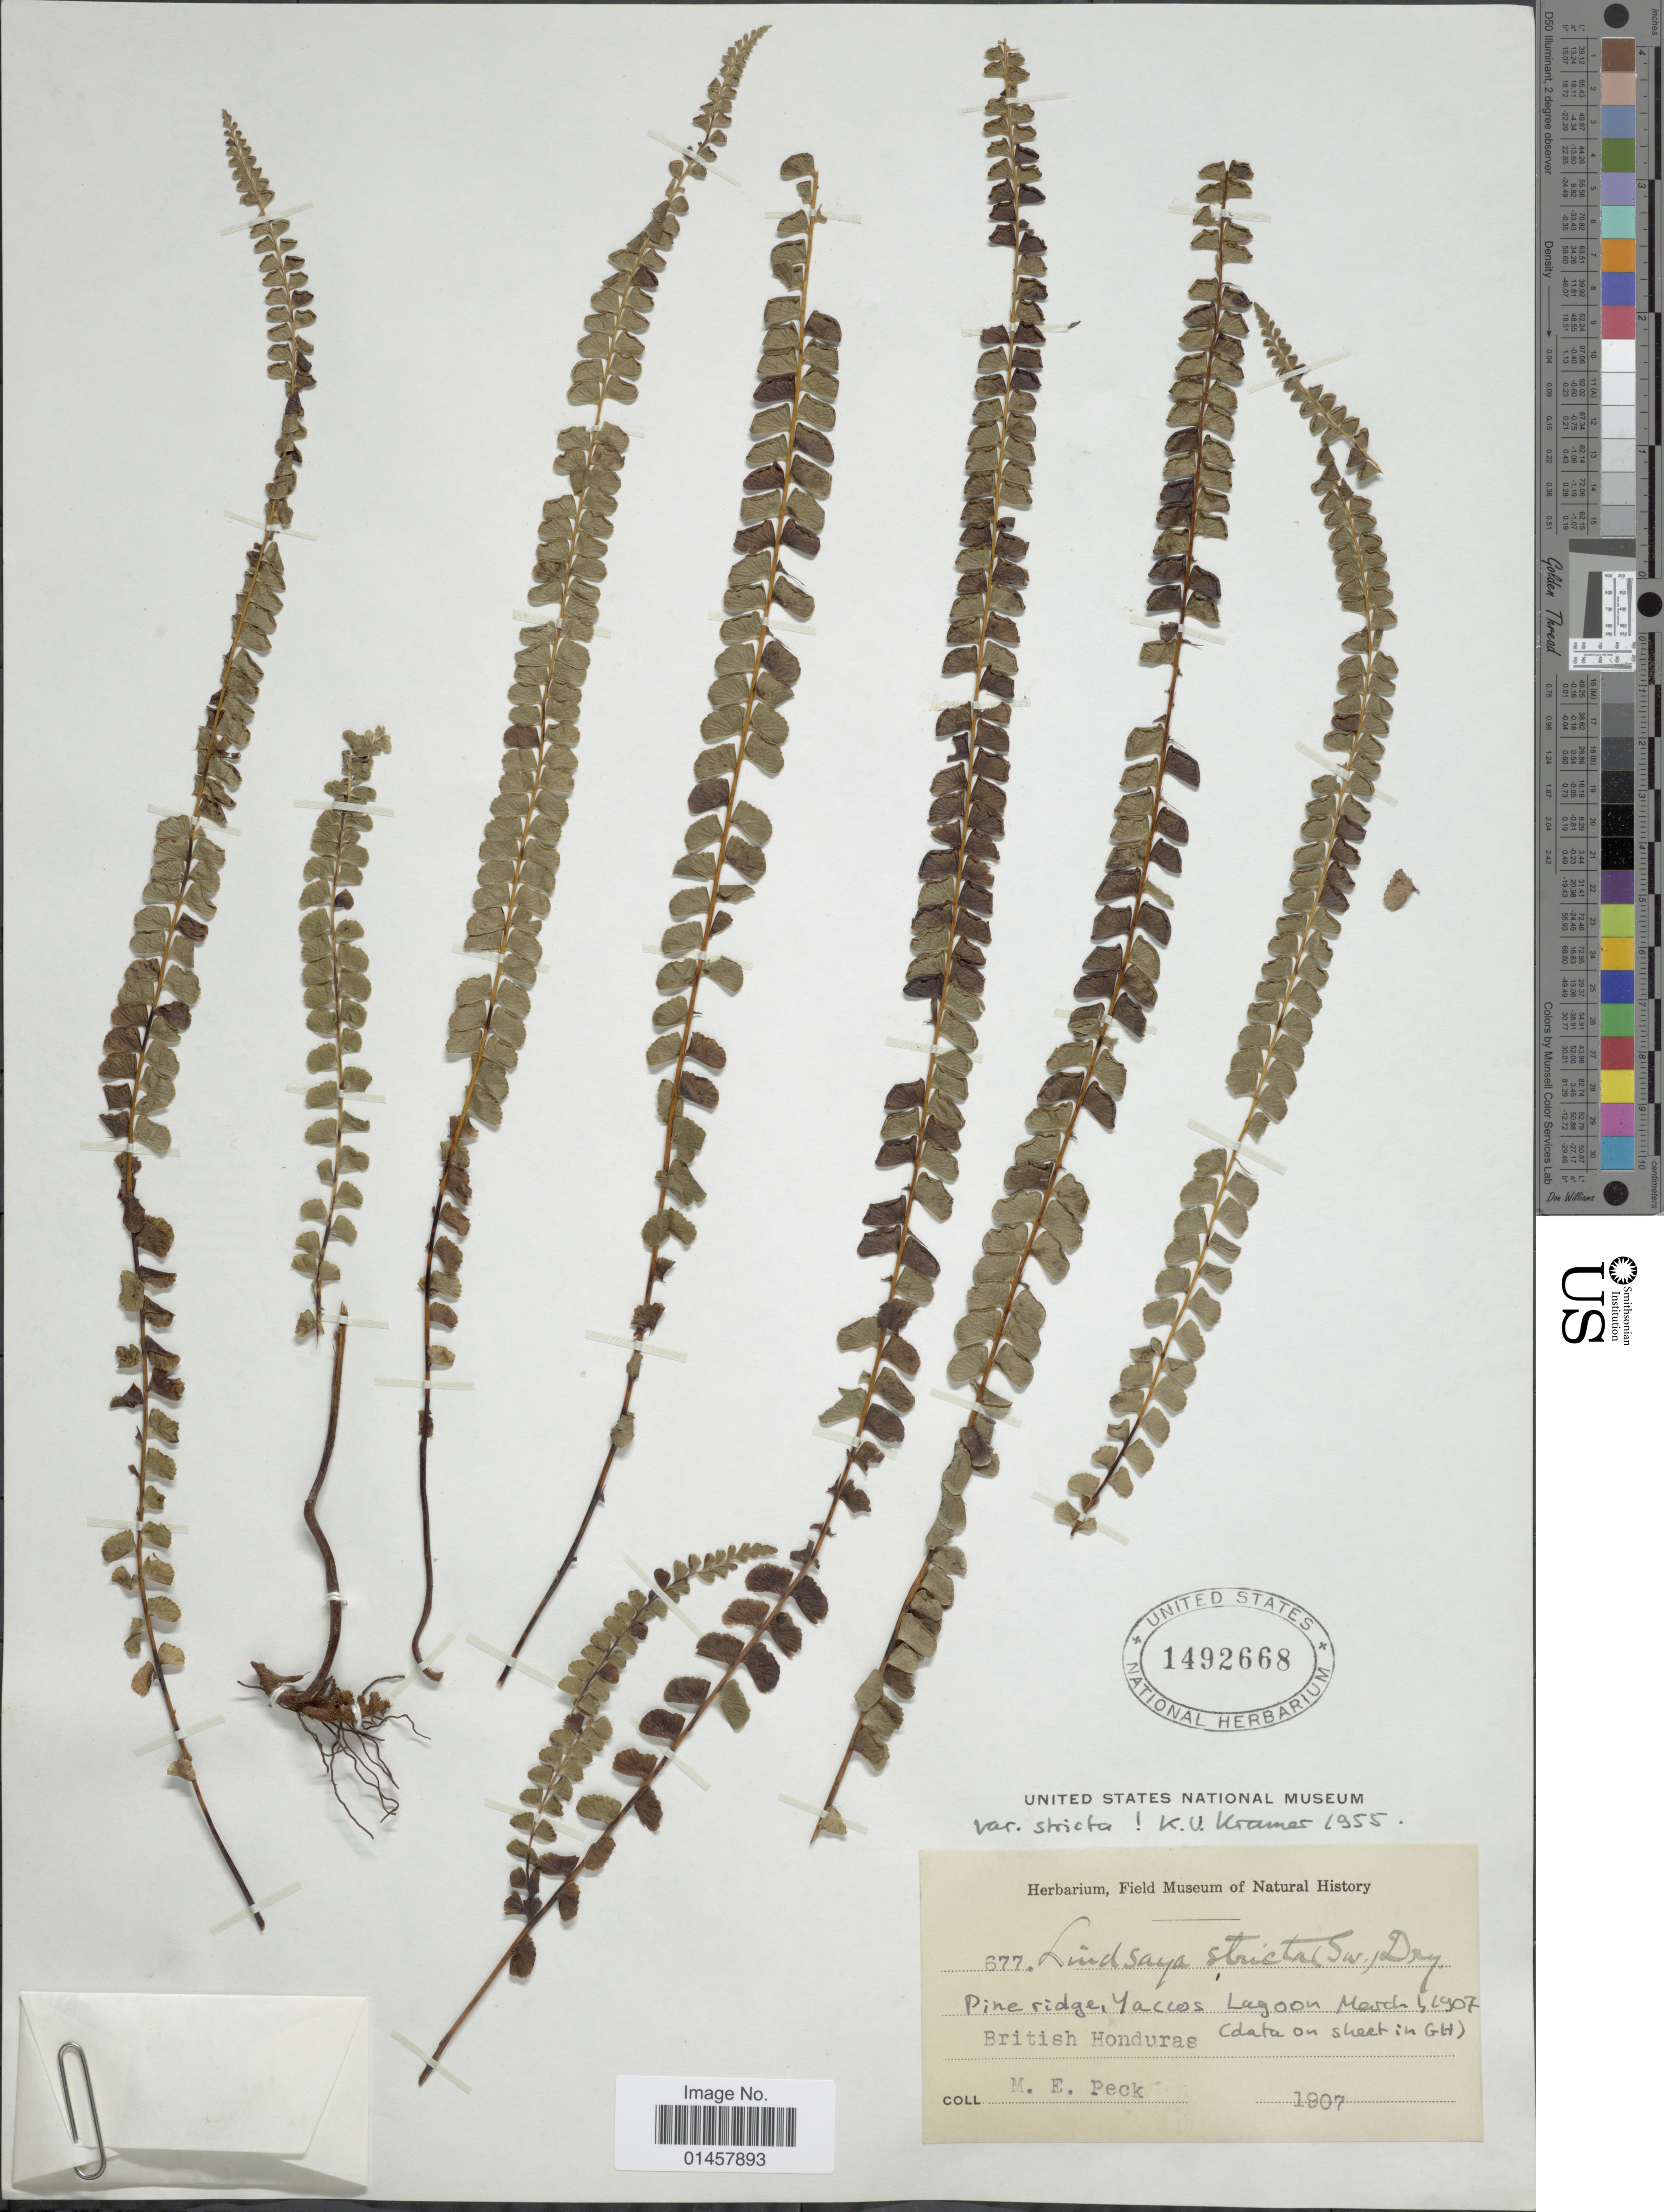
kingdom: Plantae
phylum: Tracheophyta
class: Polypodiopsida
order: Polypodiales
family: Lindsaeaceae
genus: Lindsaea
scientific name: Lindsaea stricta f. stricta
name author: (Sw.) Dryand.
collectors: M. E. Peck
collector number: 677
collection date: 1907-03-01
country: Belize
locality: Pine ridge, Yaccos Lagoon, British Honduras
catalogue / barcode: US 1492668